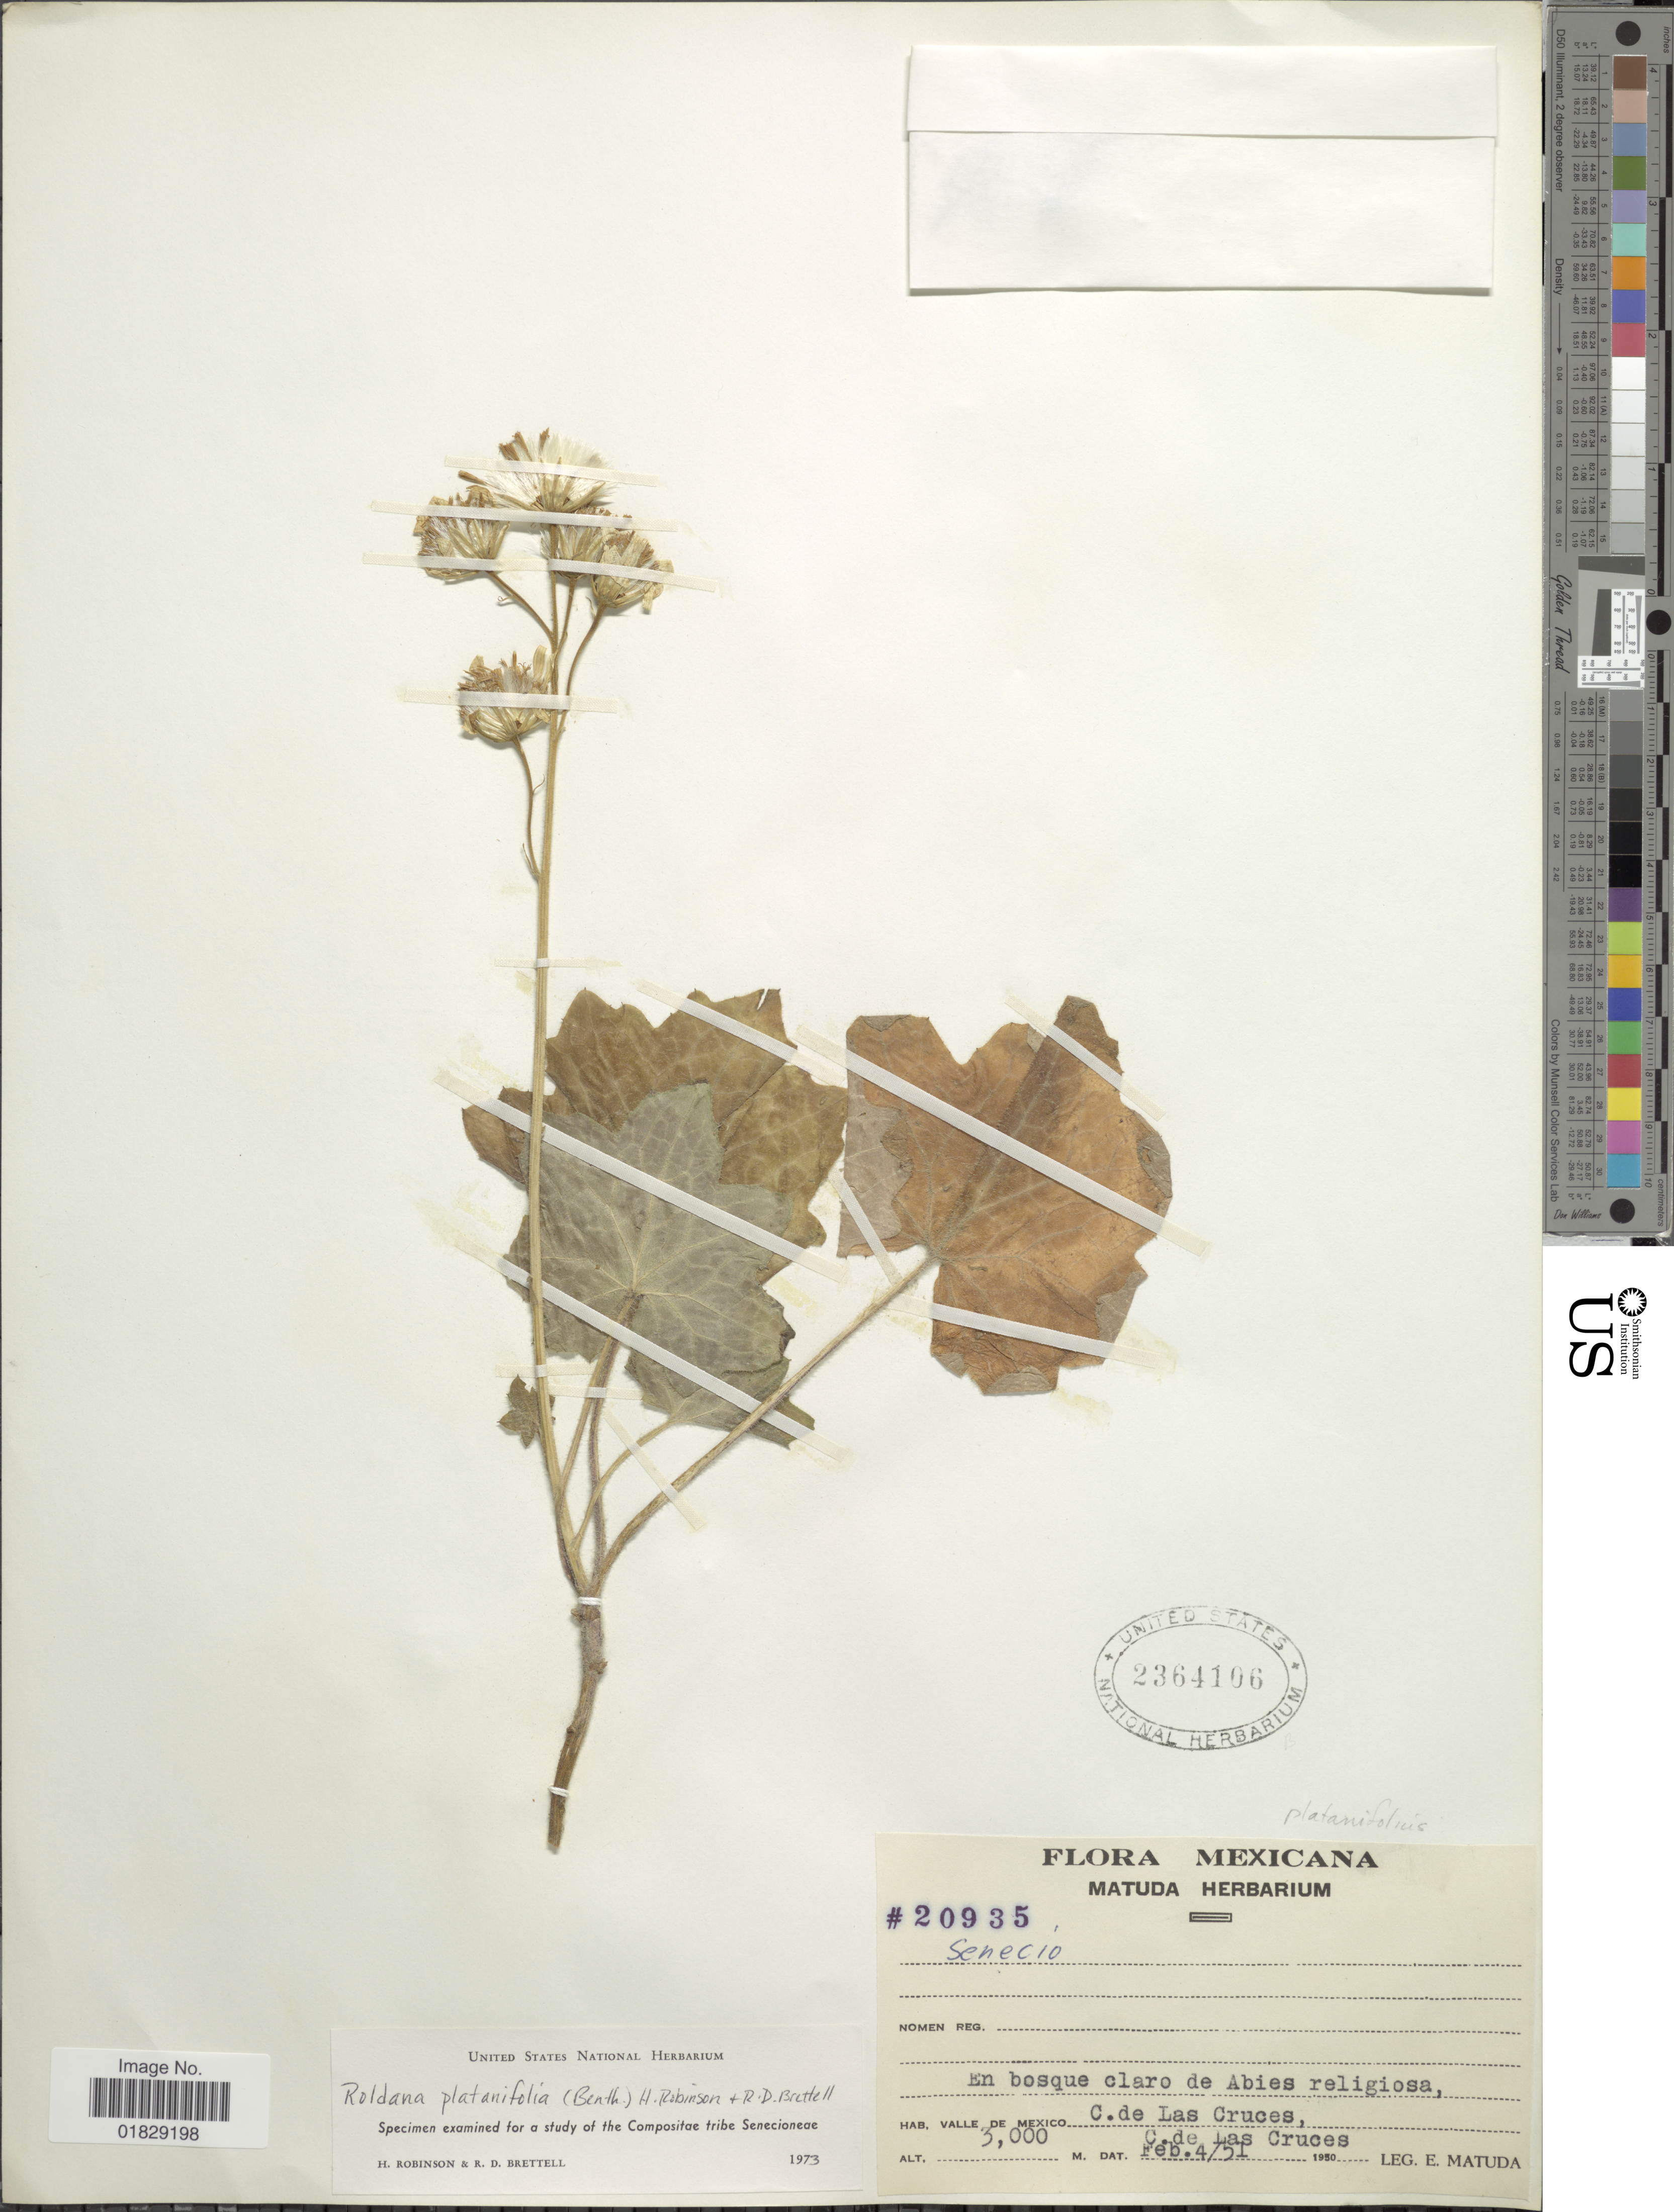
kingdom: Plantae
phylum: Tracheophyta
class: Magnoliopsida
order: Asterales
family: Asteraceae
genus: Roldana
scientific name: Roldana platanifolia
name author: (Benth.) H. Rob. & Brettell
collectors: E. Matuda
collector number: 20935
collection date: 1951-02-04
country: Mexico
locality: En bosque claro de Abies religiosa, Valle de Mexico, C. de Las Cruces, C. de Las Cruces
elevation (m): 3000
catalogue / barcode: US 2364106